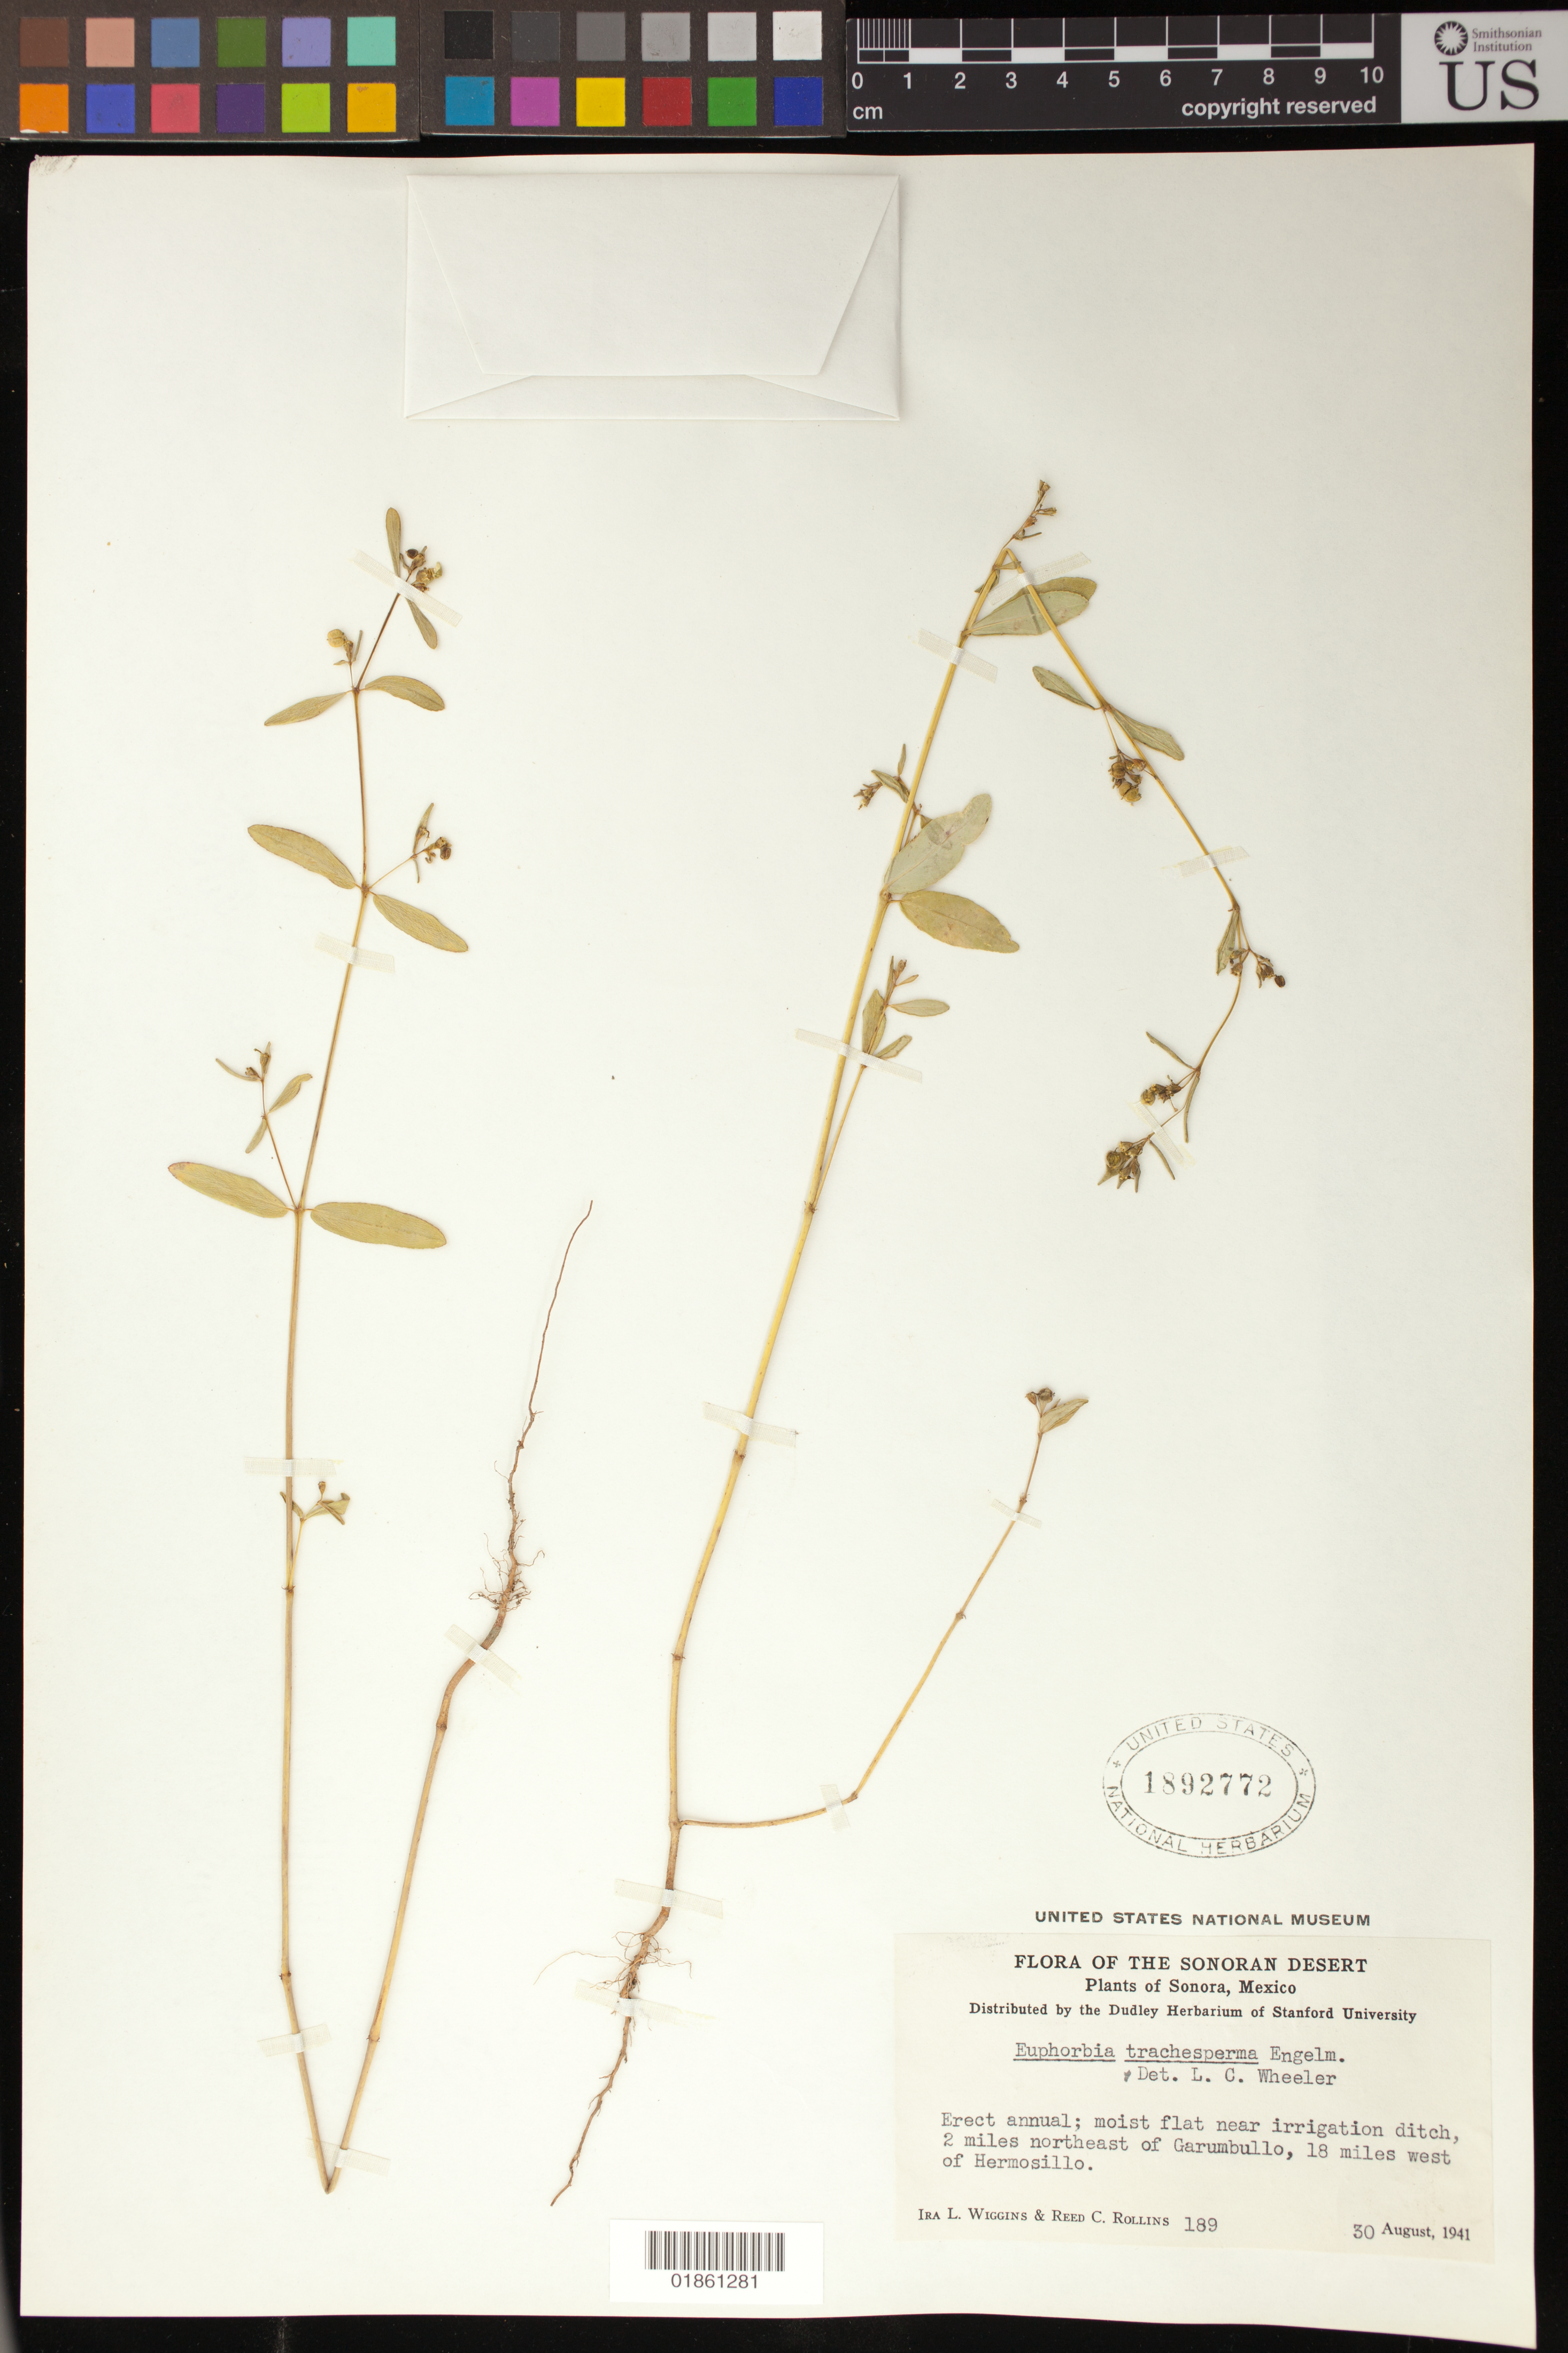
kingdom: Plantae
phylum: Tracheophyta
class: Magnoliopsida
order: Malpighiales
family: Euphorbiaceae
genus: Euphorbia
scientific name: Euphorbia trachysperma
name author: Engelm. in Emory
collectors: I. L. Wiggins & R. C. Rollins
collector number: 189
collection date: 1941-08-30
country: Mexico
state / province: Sonora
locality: Sonoran Desert; 2 miles northeast of Garumbullo, 18 miles west of Hermosillo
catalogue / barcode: US 1892772